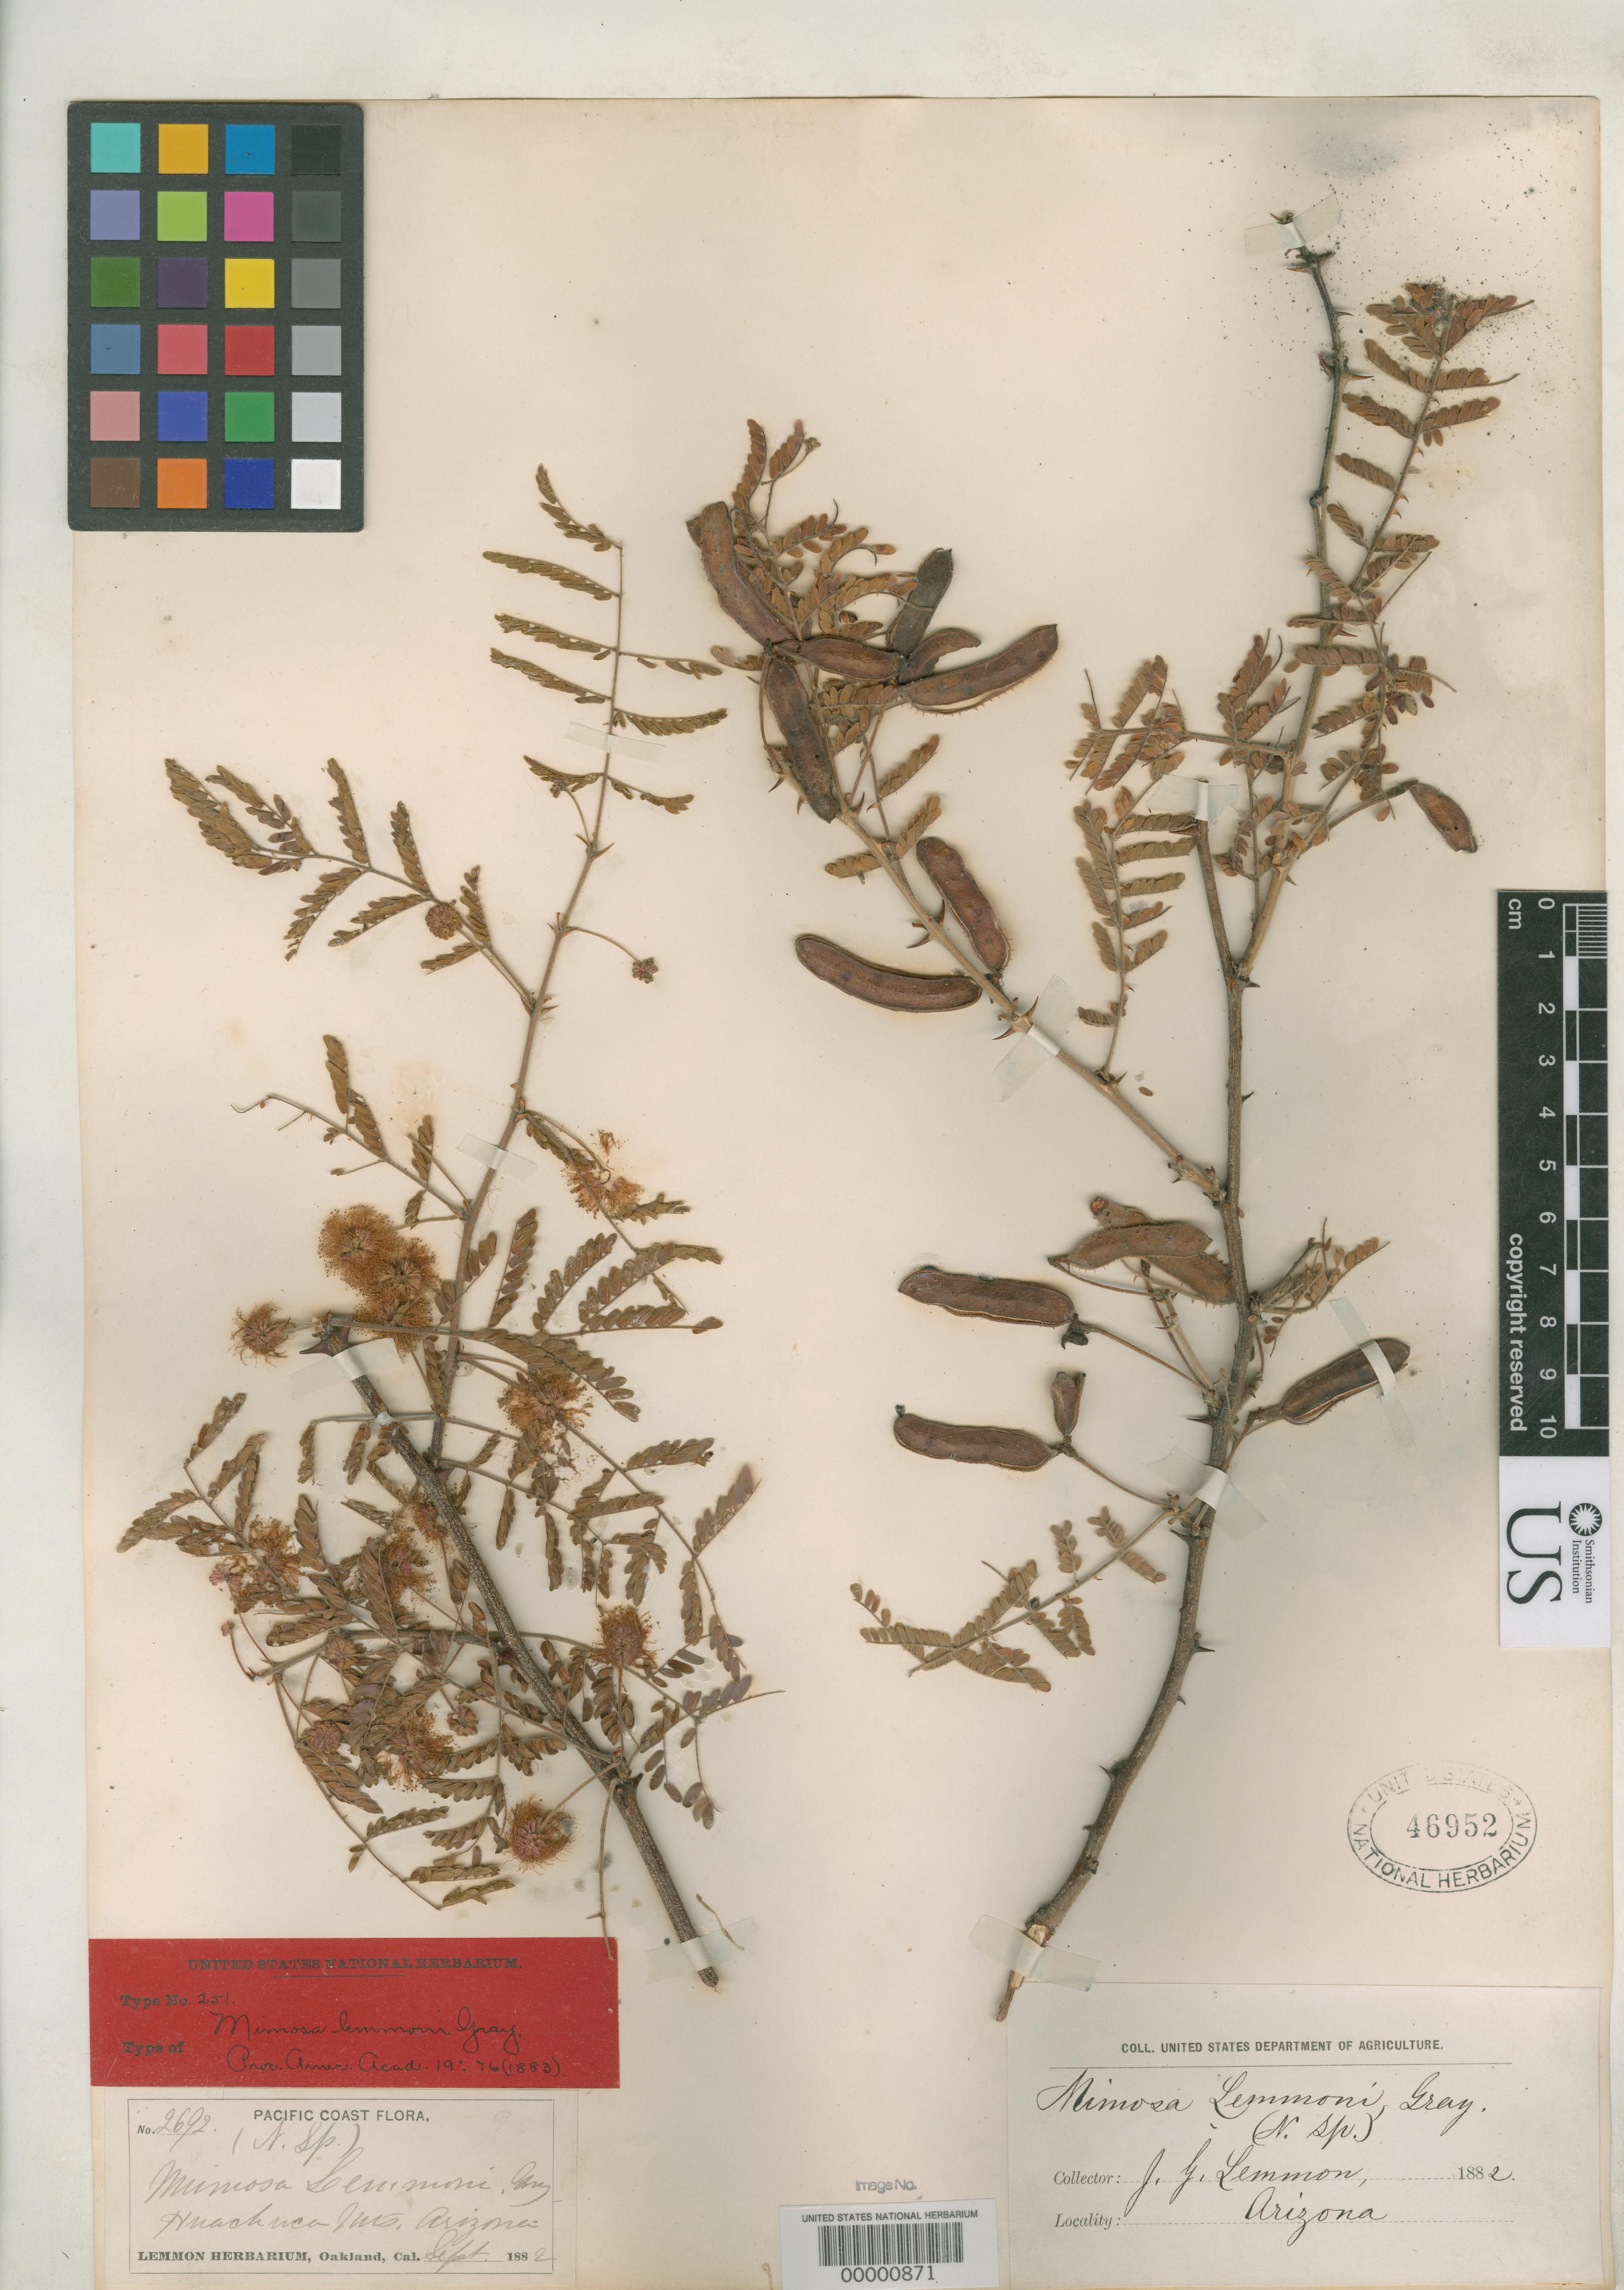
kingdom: Plantae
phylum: Tracheophyta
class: Magnoliopsida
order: Fabales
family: Fabaceae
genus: Mimosa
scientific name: Mimosa lemmonii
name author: A. Gray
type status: Type Collection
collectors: J. G. Lemmon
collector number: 2692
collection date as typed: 1882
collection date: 1882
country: United States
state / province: Arizona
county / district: Cochise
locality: Near Fort Huachuca, Cave Canyon.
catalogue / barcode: US 46952